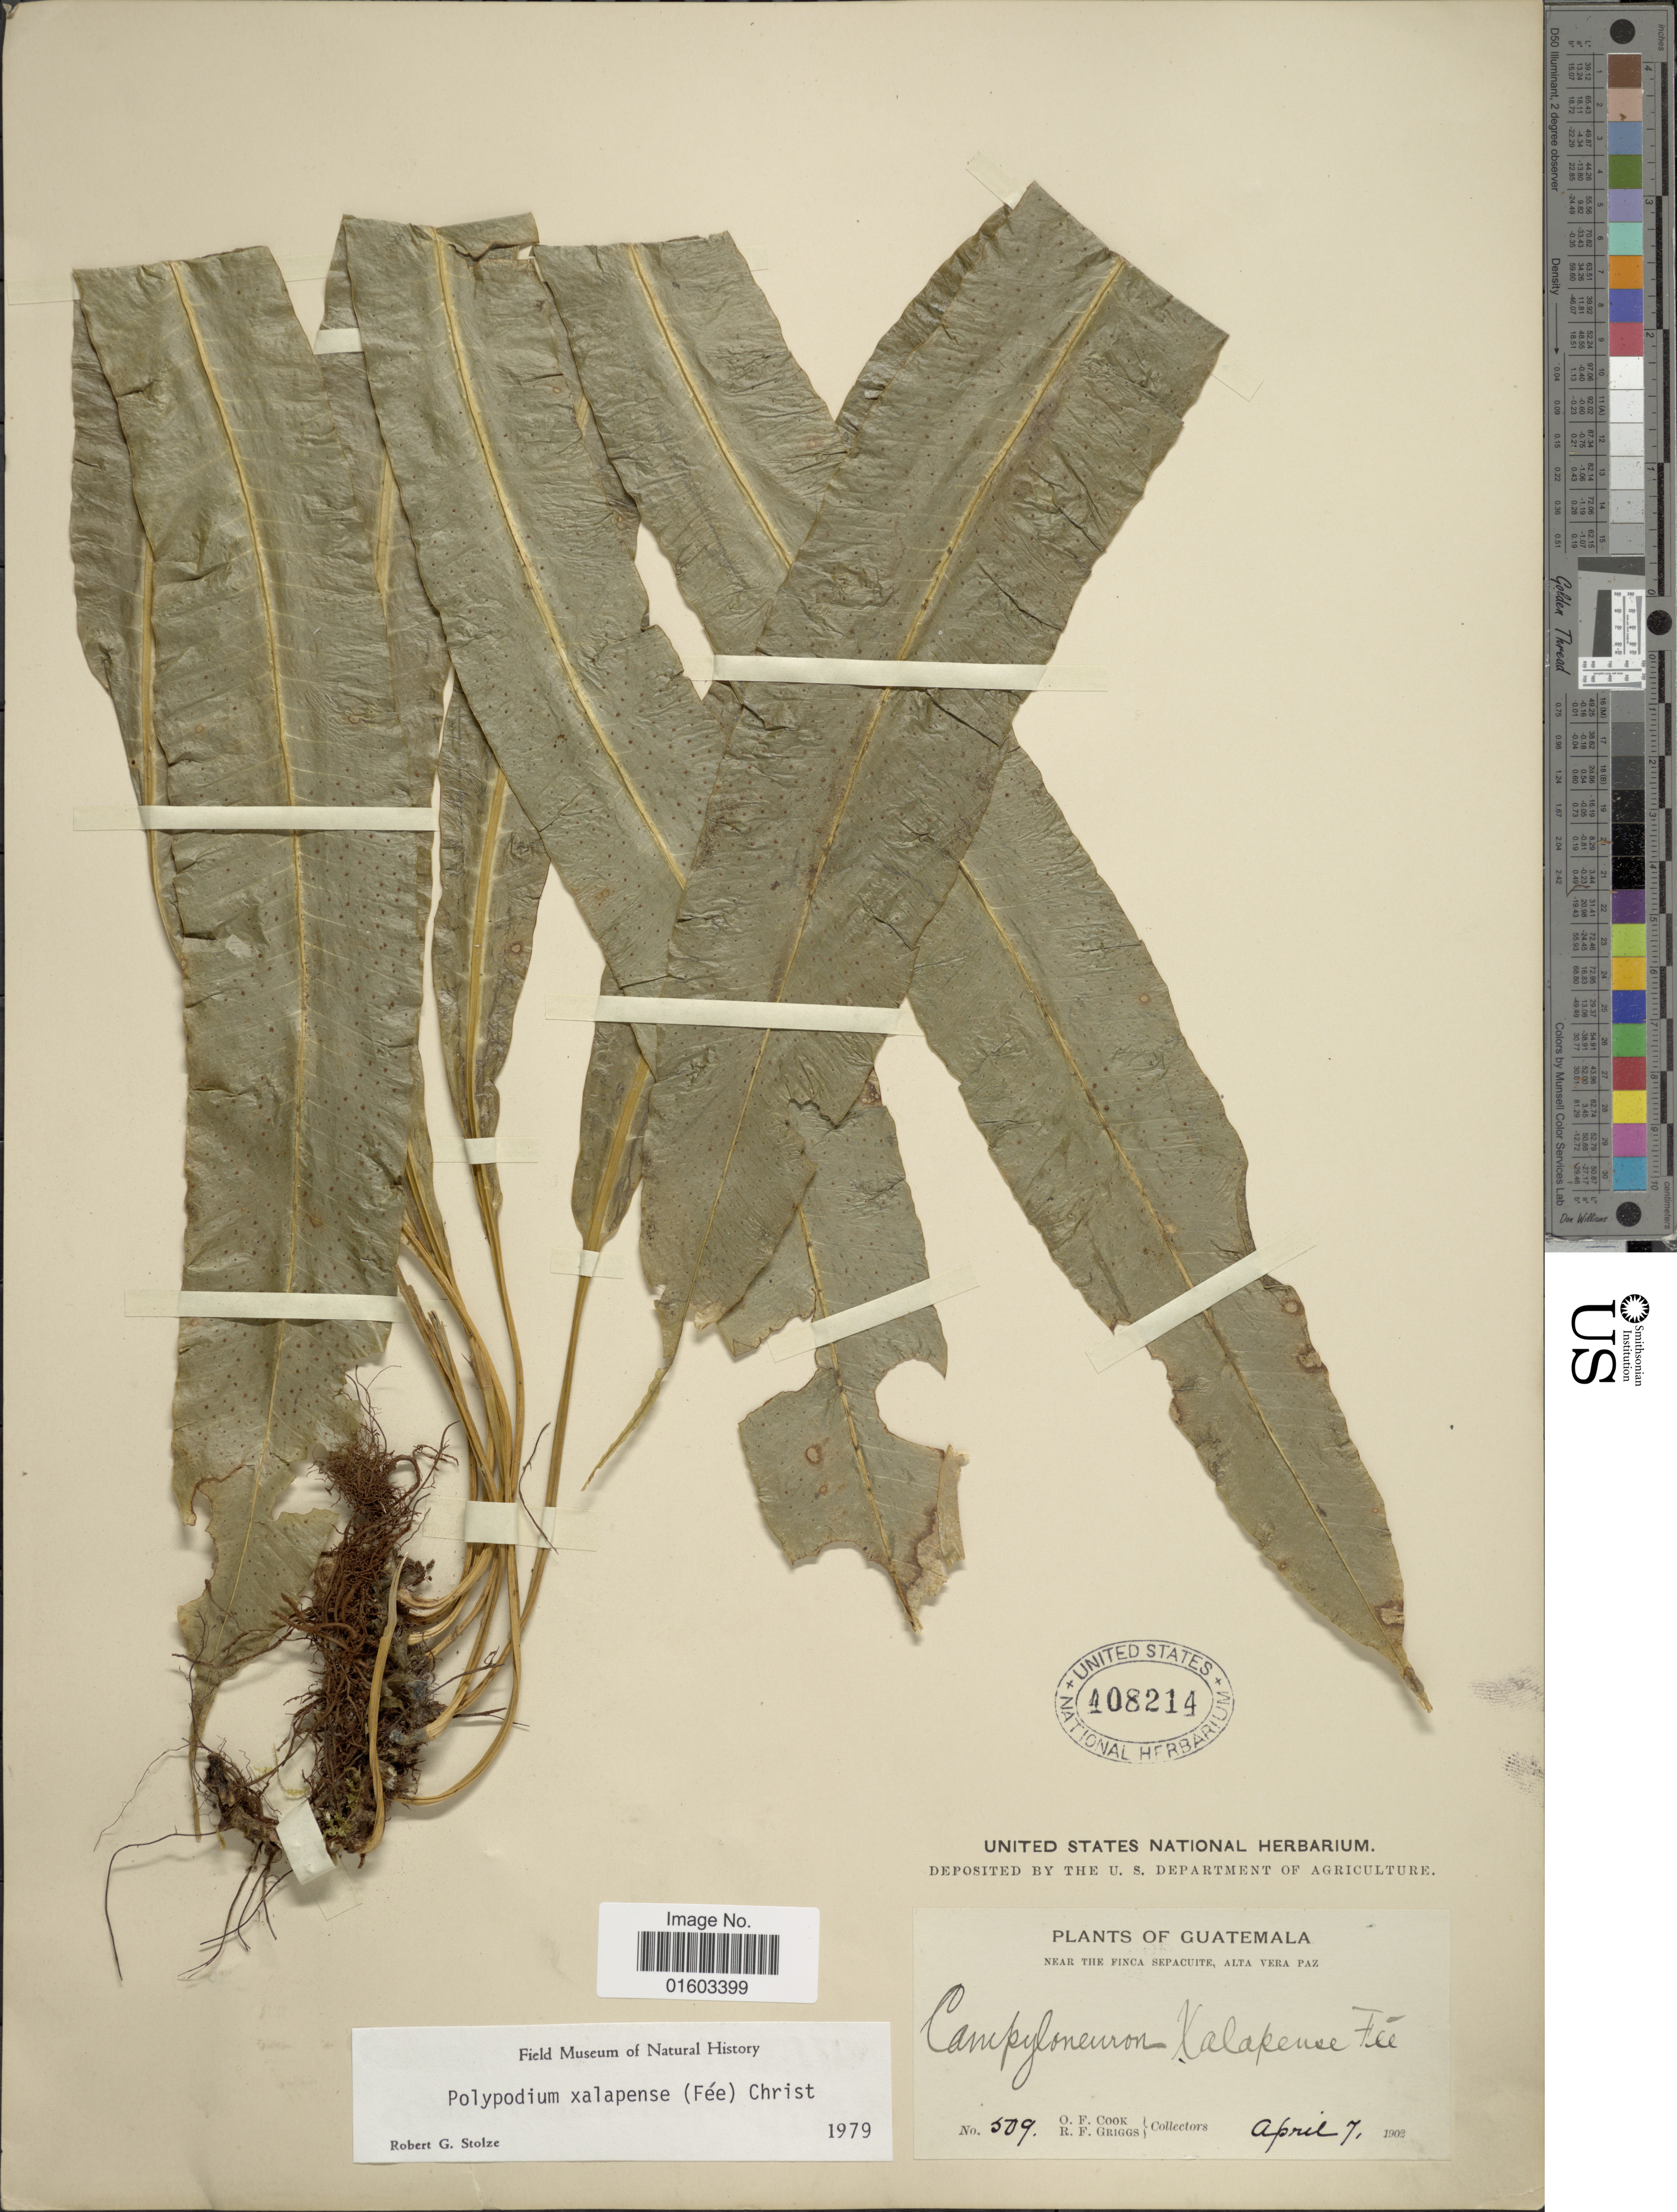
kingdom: Plantae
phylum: Tracheophyta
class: Polypodiopsida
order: Polypodiales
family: Polypodiaceae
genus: Campyloneurum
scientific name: Campyloneurum xalapense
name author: Fée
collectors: O. F. Cook & R. F. Griggs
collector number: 509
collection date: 1902-04-07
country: Guatemala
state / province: Alta Verapaz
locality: Near the Finca Sepacuite, Alta Verapaz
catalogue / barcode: US 408214